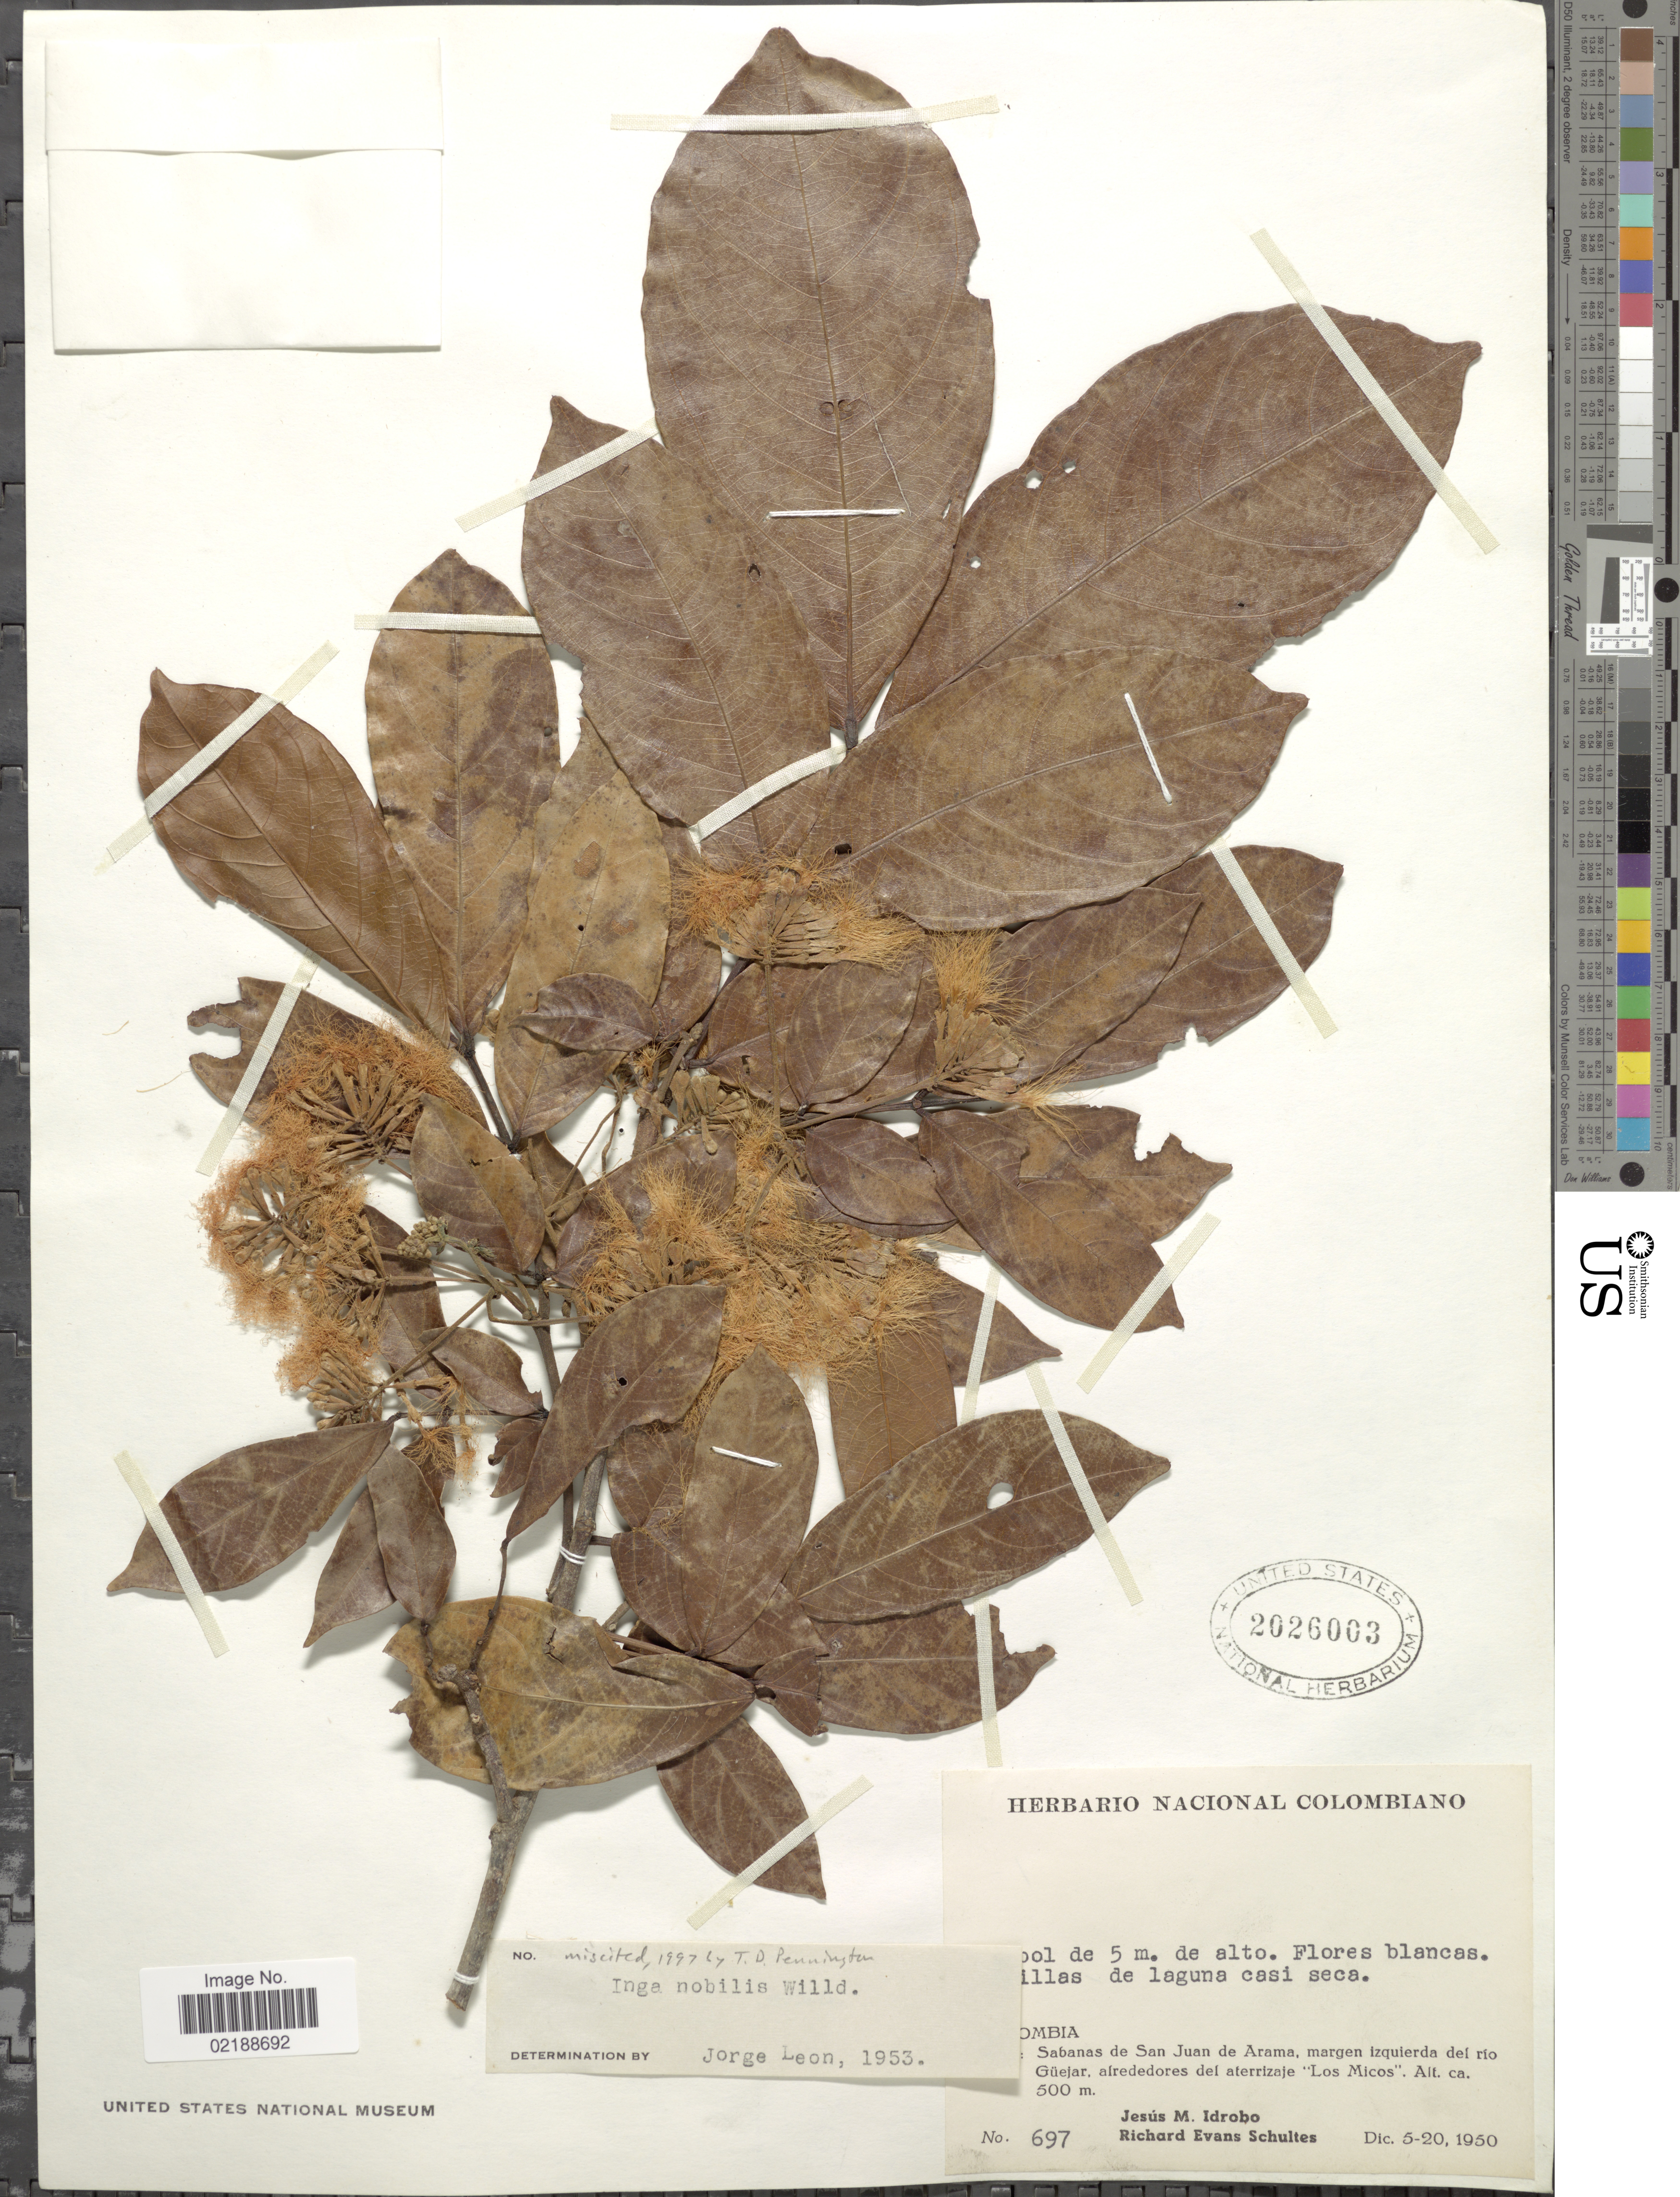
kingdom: Plantae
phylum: Tracheophyta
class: Magnoliopsida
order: Fabales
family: Fabaceae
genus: Inga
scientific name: Inga nobilis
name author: Willd.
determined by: León, J.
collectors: J. M. Idrobo & R. E. Schultes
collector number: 697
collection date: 1950-12-05/1950-12-20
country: Colombia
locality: Sabanas de San Juan de Arama, margen izquierda del río Güejar, alrededores del aterrizaje 'Los Micos'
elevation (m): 500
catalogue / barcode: US 2026003